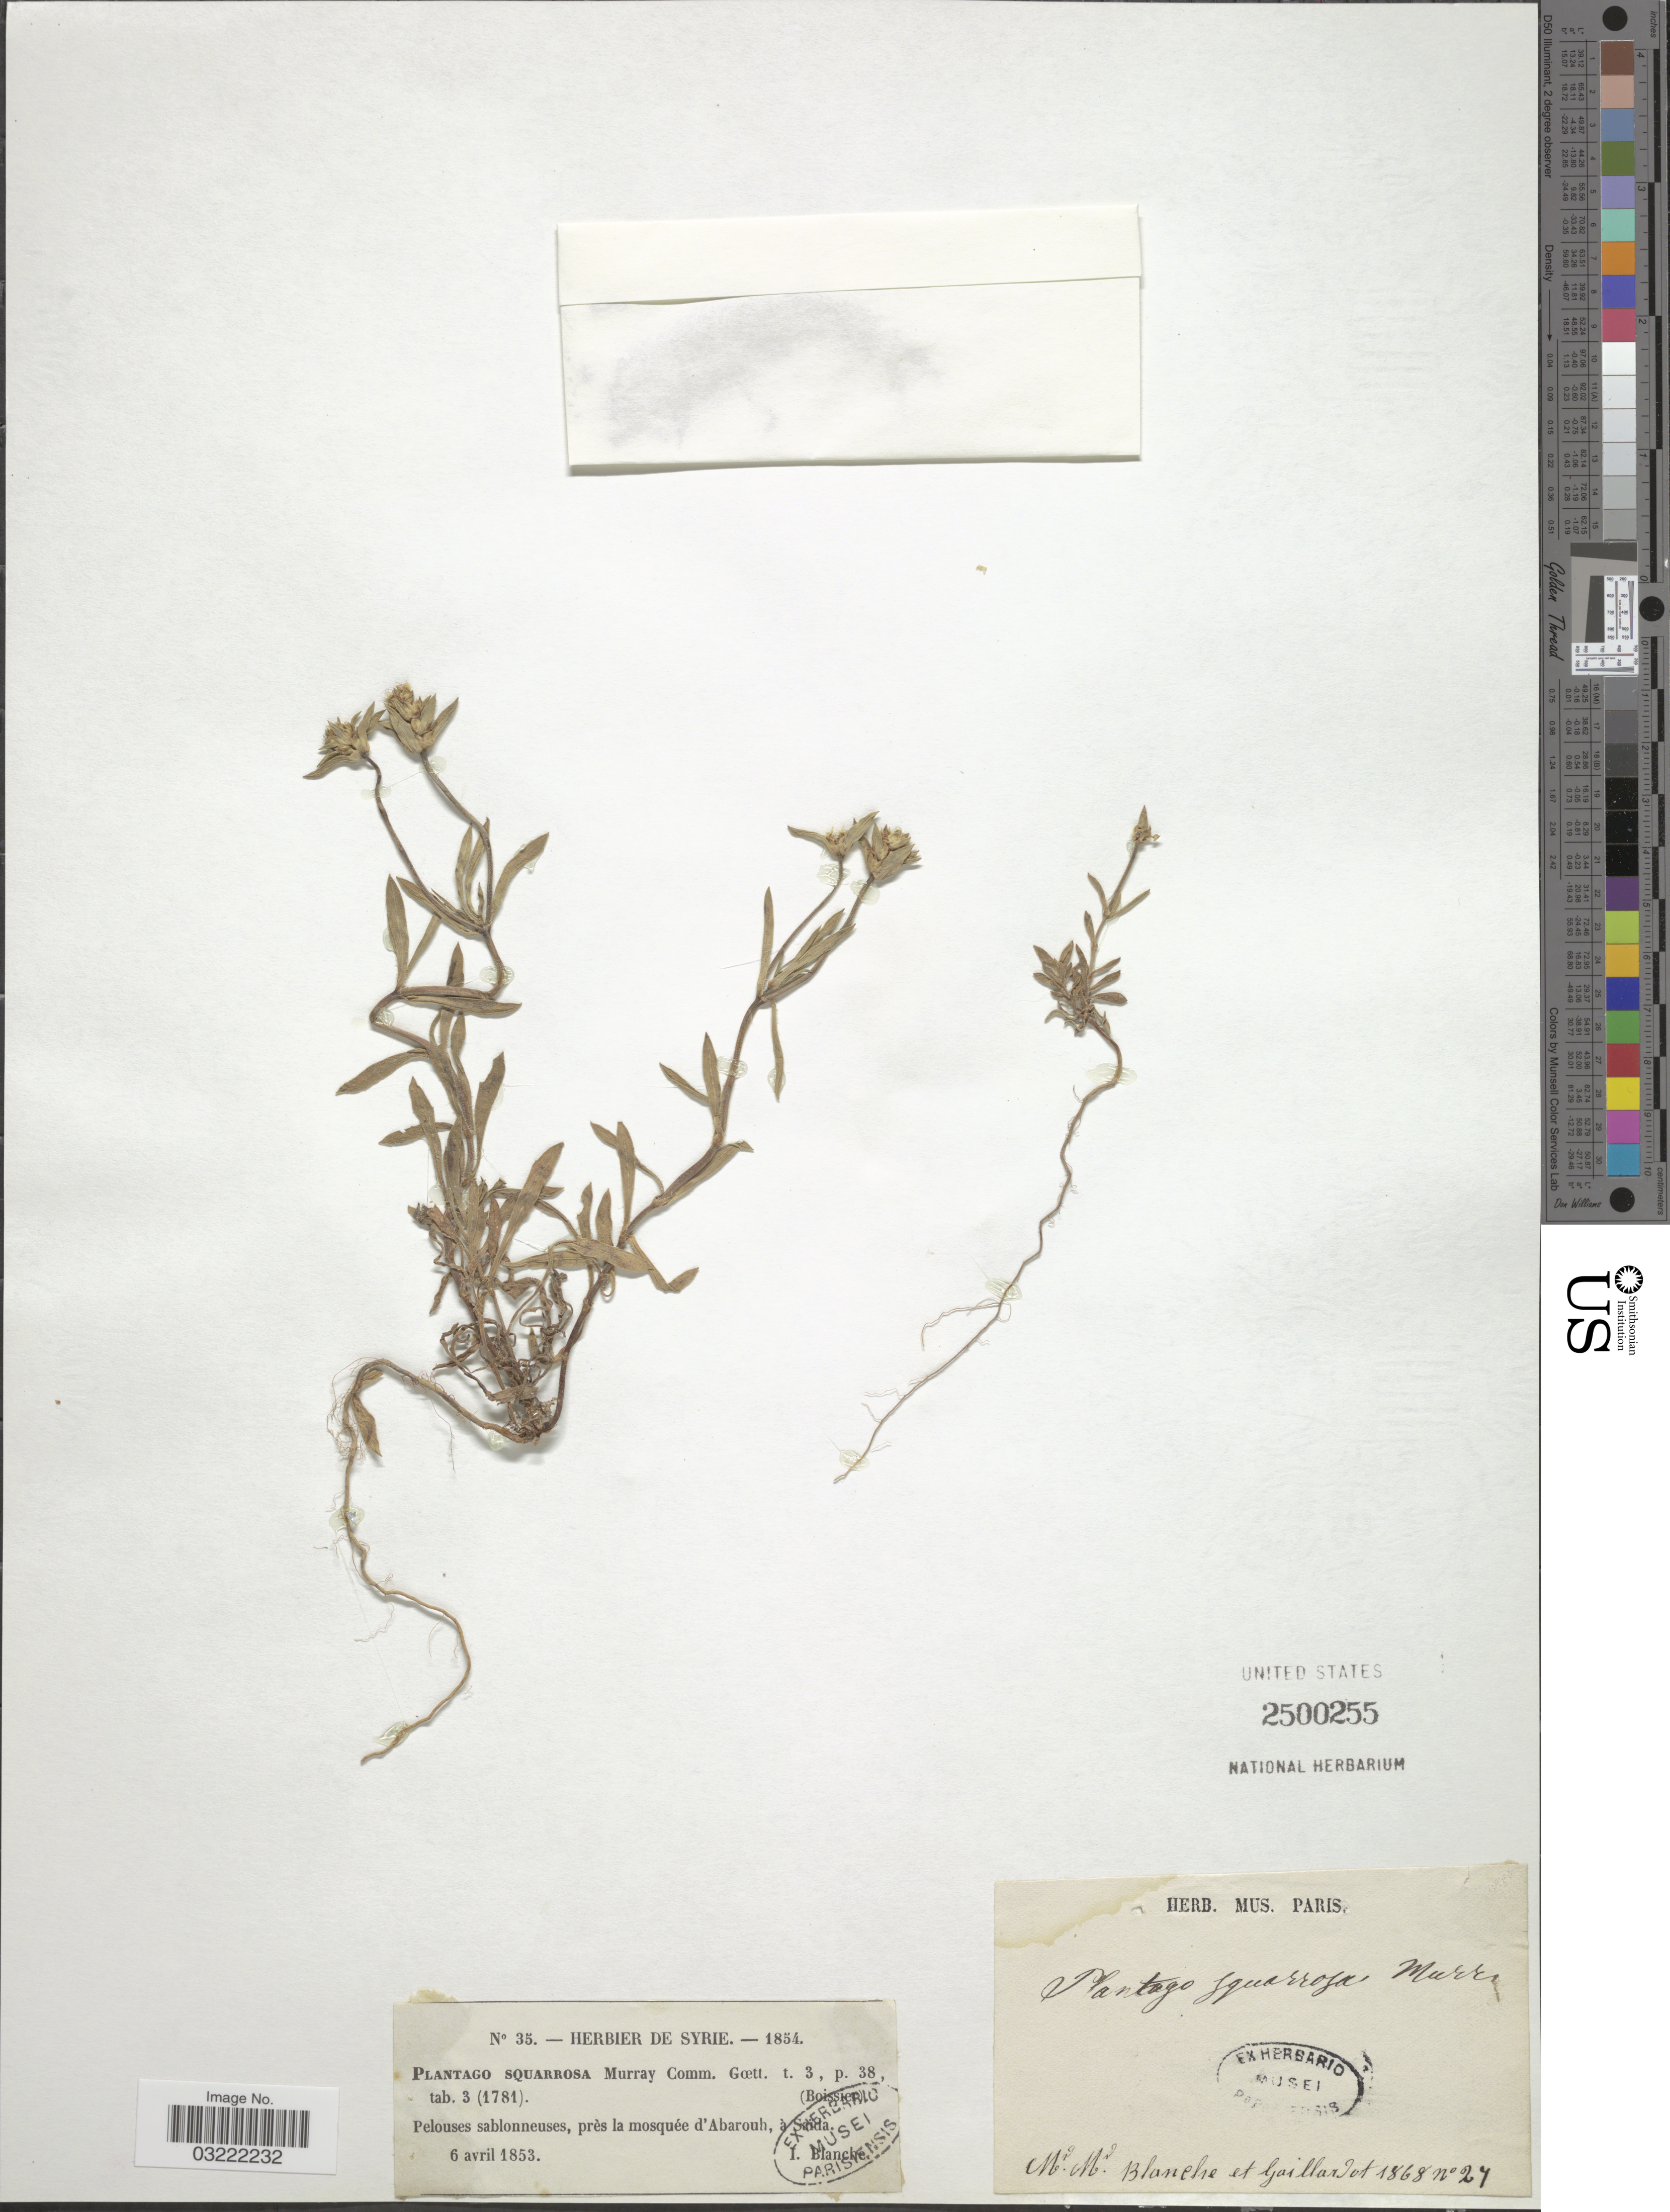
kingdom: Plantae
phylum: Tracheophyta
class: Magnoliopsida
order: Lamiales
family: Plantaginaceae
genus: Plantago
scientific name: Plantago squarrosa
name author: Murray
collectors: I. Blanche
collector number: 35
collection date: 1853-04-06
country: Lebanon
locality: Près la mosquée d'Abarouh, à Saïda.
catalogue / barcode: US 2500255